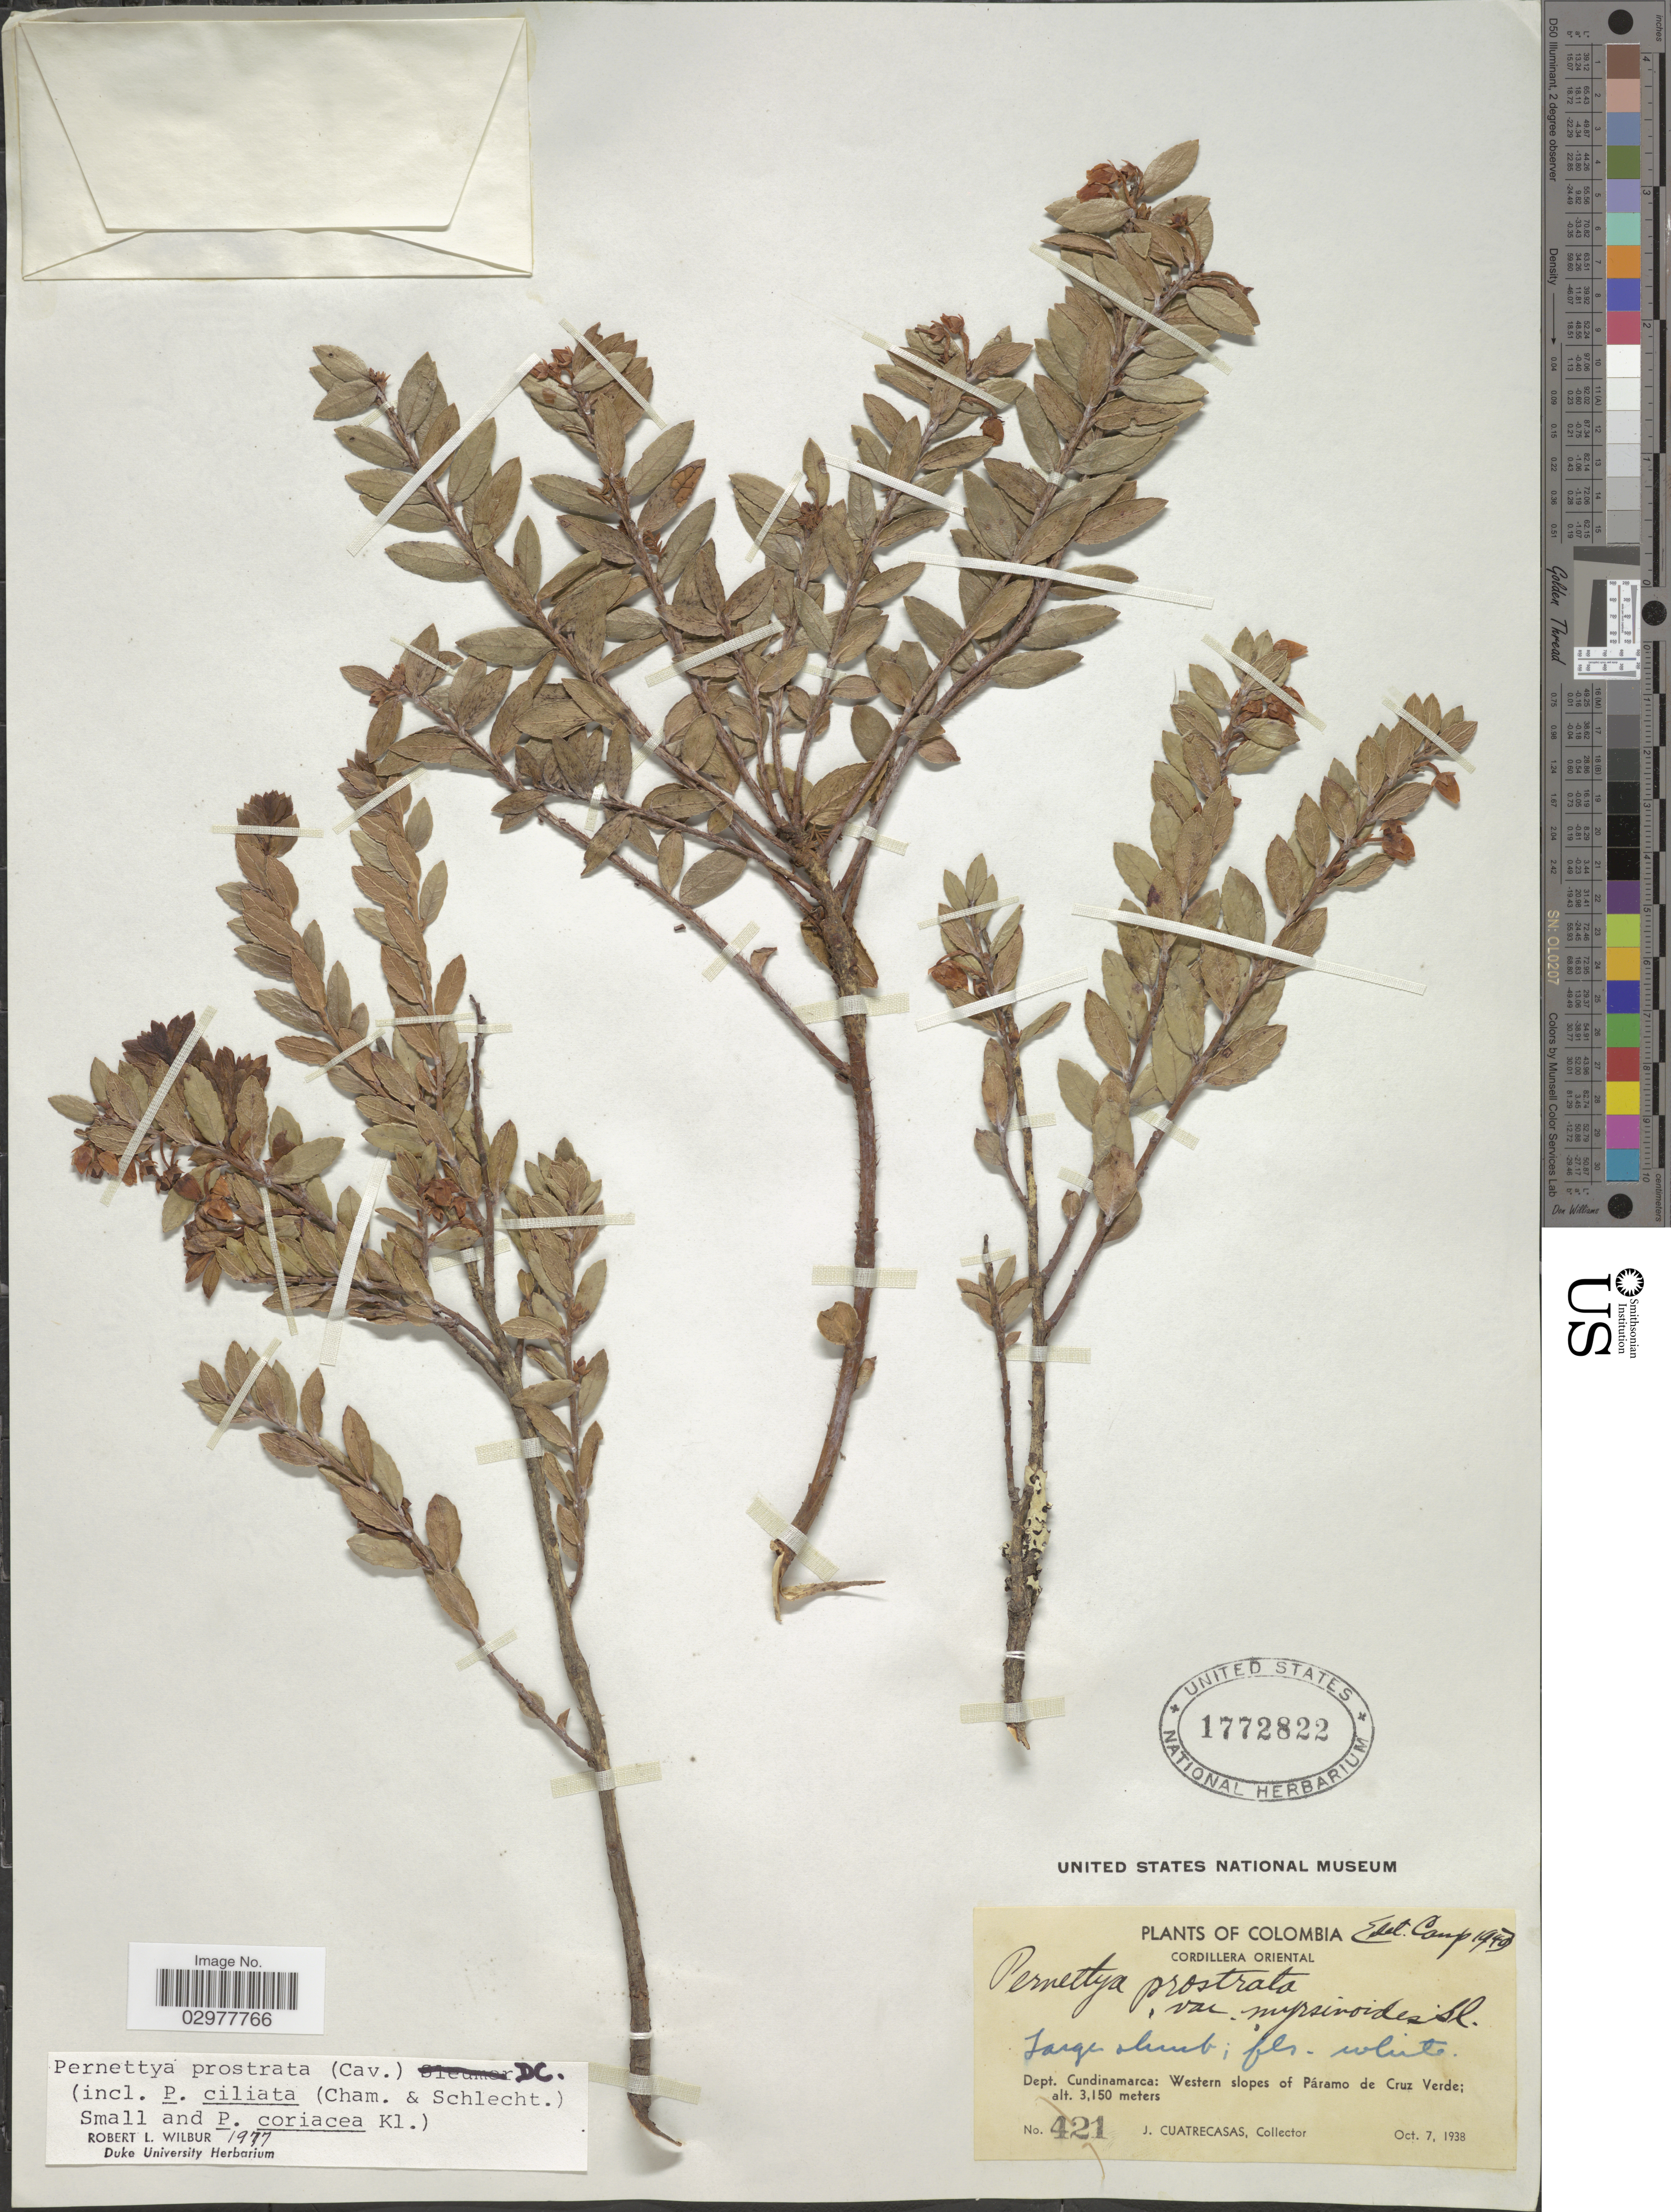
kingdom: Plantae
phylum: Tracheophyta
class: Magnoliopsida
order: Ericales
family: Ericaceae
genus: Pernettya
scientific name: Pernettya prostrata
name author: (Cav.) DC.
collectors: J. Cuatrecasas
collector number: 421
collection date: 1938-10-07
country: Colombia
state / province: Cundinamarca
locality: Cordillera Oriental, Dept. Cundinamarca: Western slopes of Páramo de Cruz Verde.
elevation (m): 3150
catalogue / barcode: US 1772822